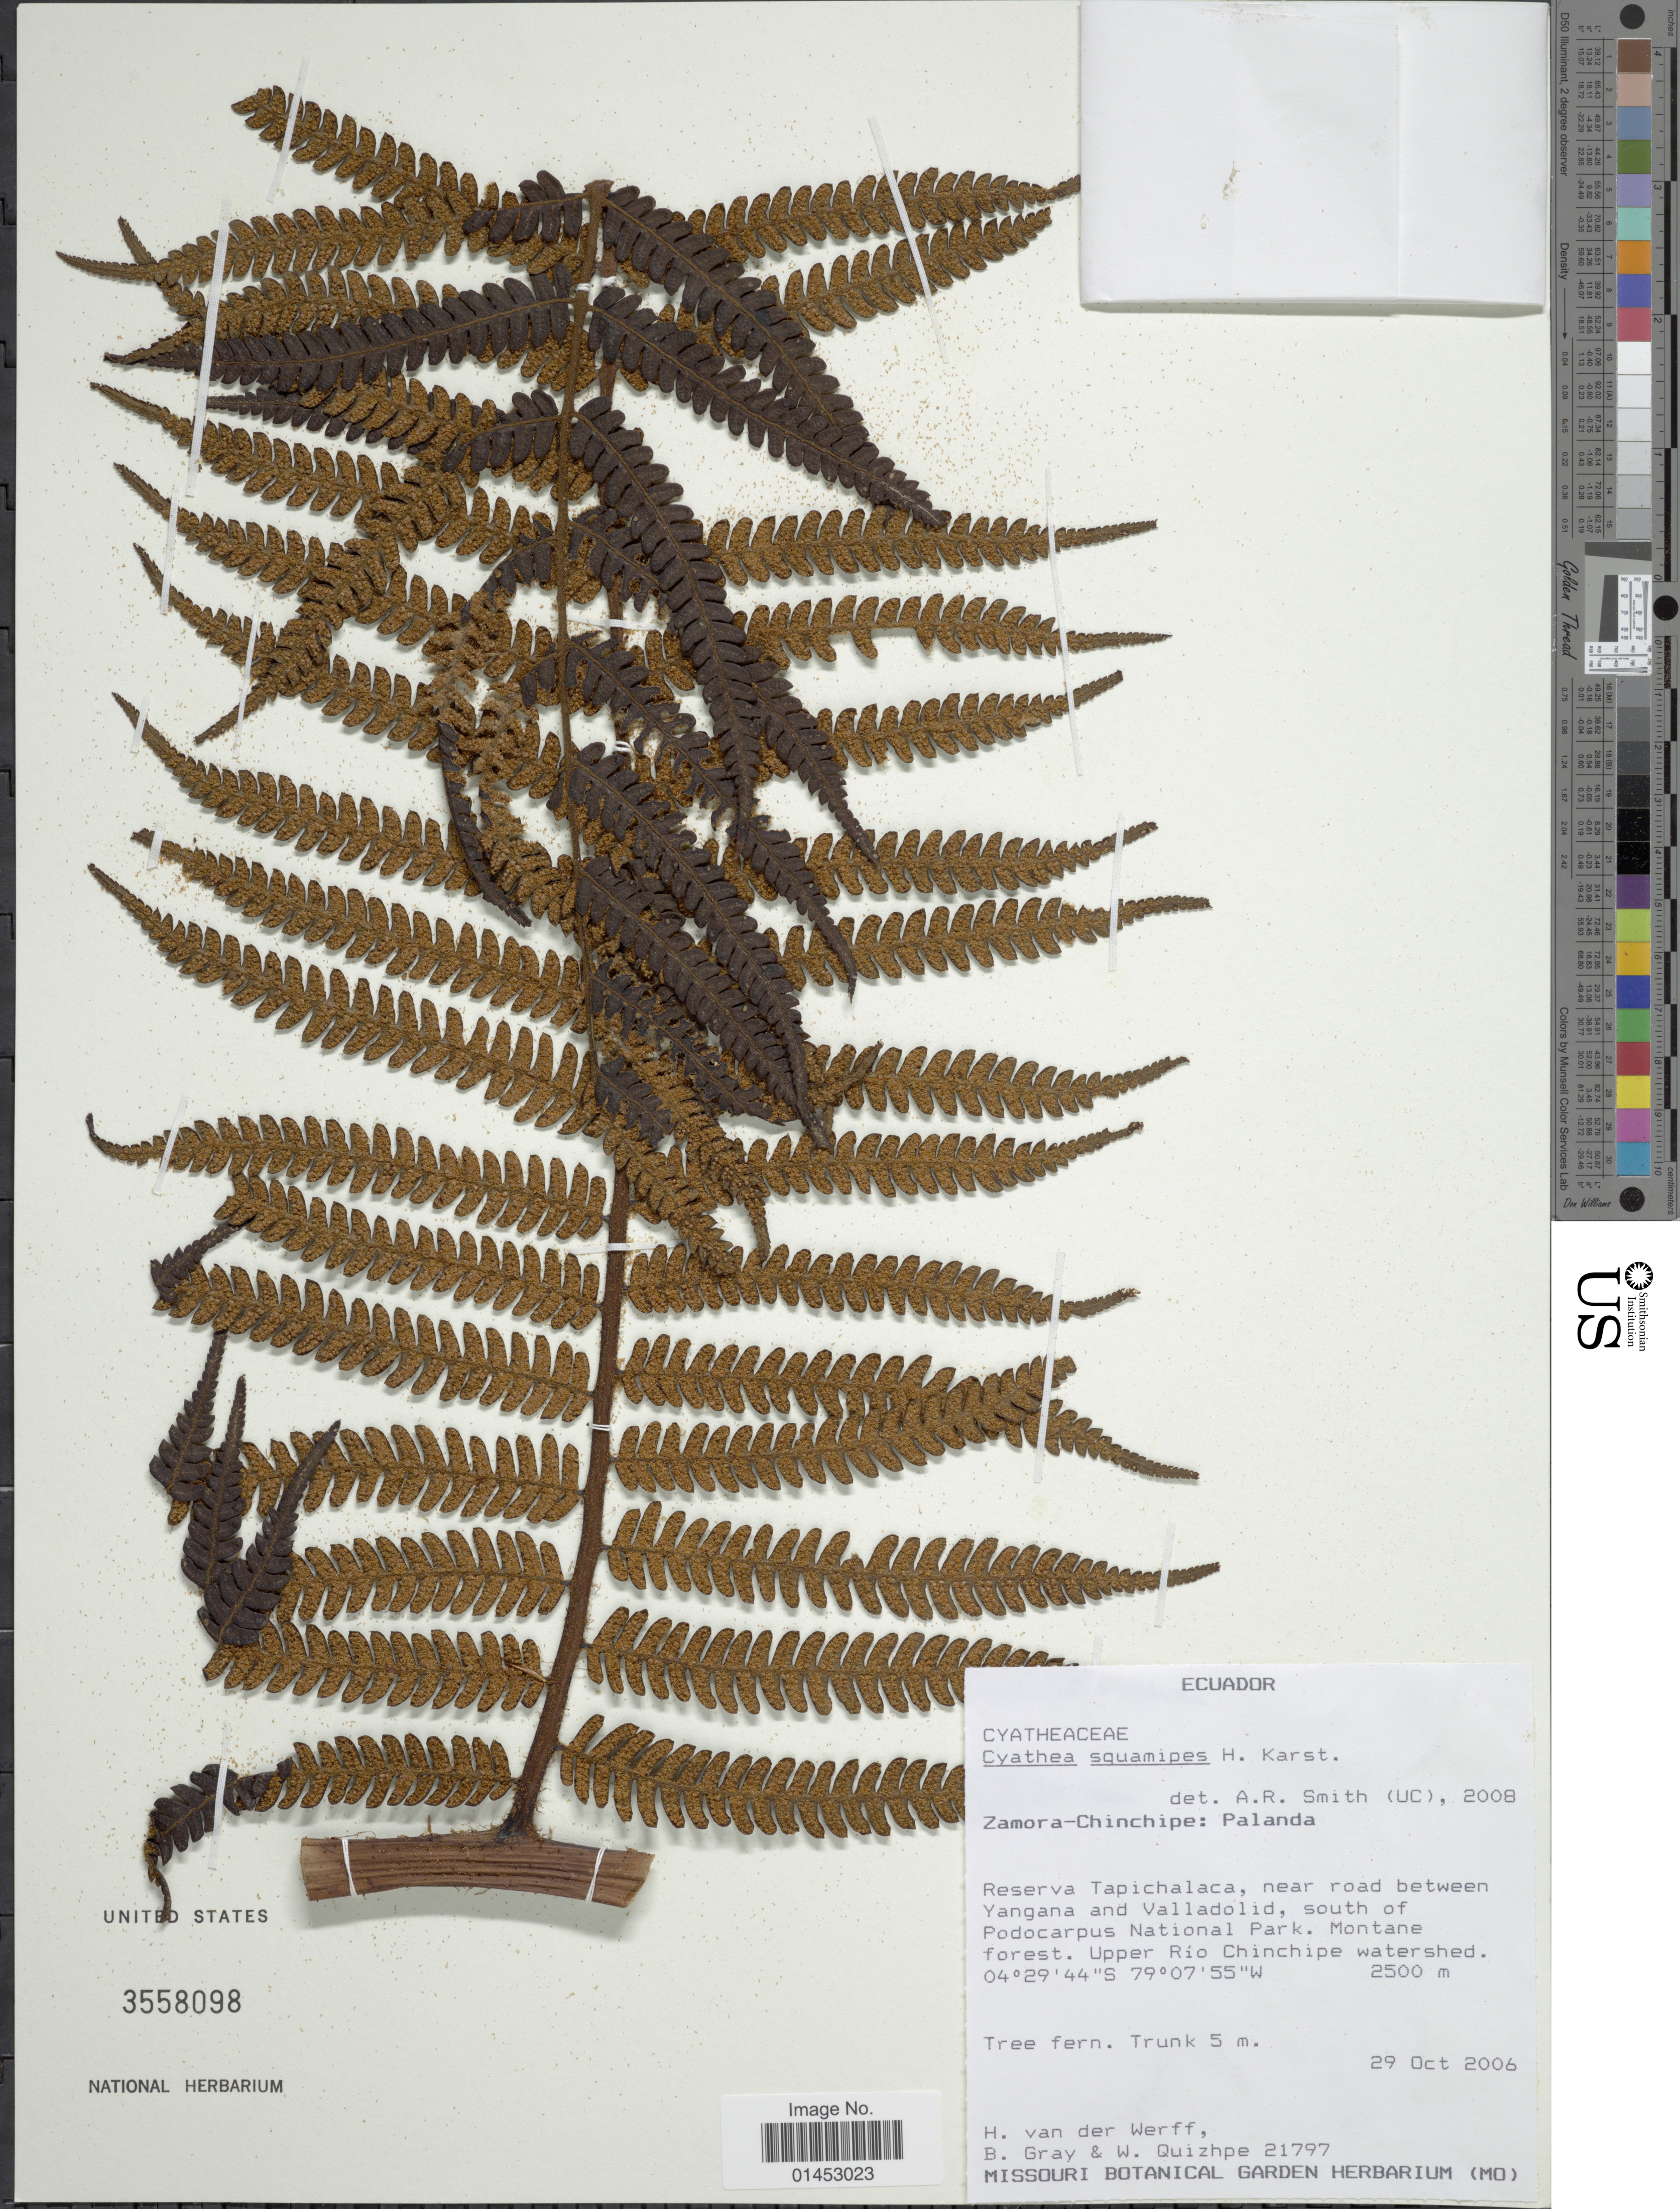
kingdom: Plantae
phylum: Tracheophyta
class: Polypodiopsida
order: Cyatheales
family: Cyatheaceae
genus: Cyathea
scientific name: Cyathea squamipes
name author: H. Karst.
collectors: H. van der Werff, B. Gray & W. Quizhpe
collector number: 21797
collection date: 2006-10-29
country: Ecuador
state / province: Zamora-Chinchipe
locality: Palanda, Reserva Tapichalac, near road between Yangana and Valladolid, south of Podocarpus National Park. Montane forest. Upper Rio Chincipe watershed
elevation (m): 2500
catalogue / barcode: US 3558098